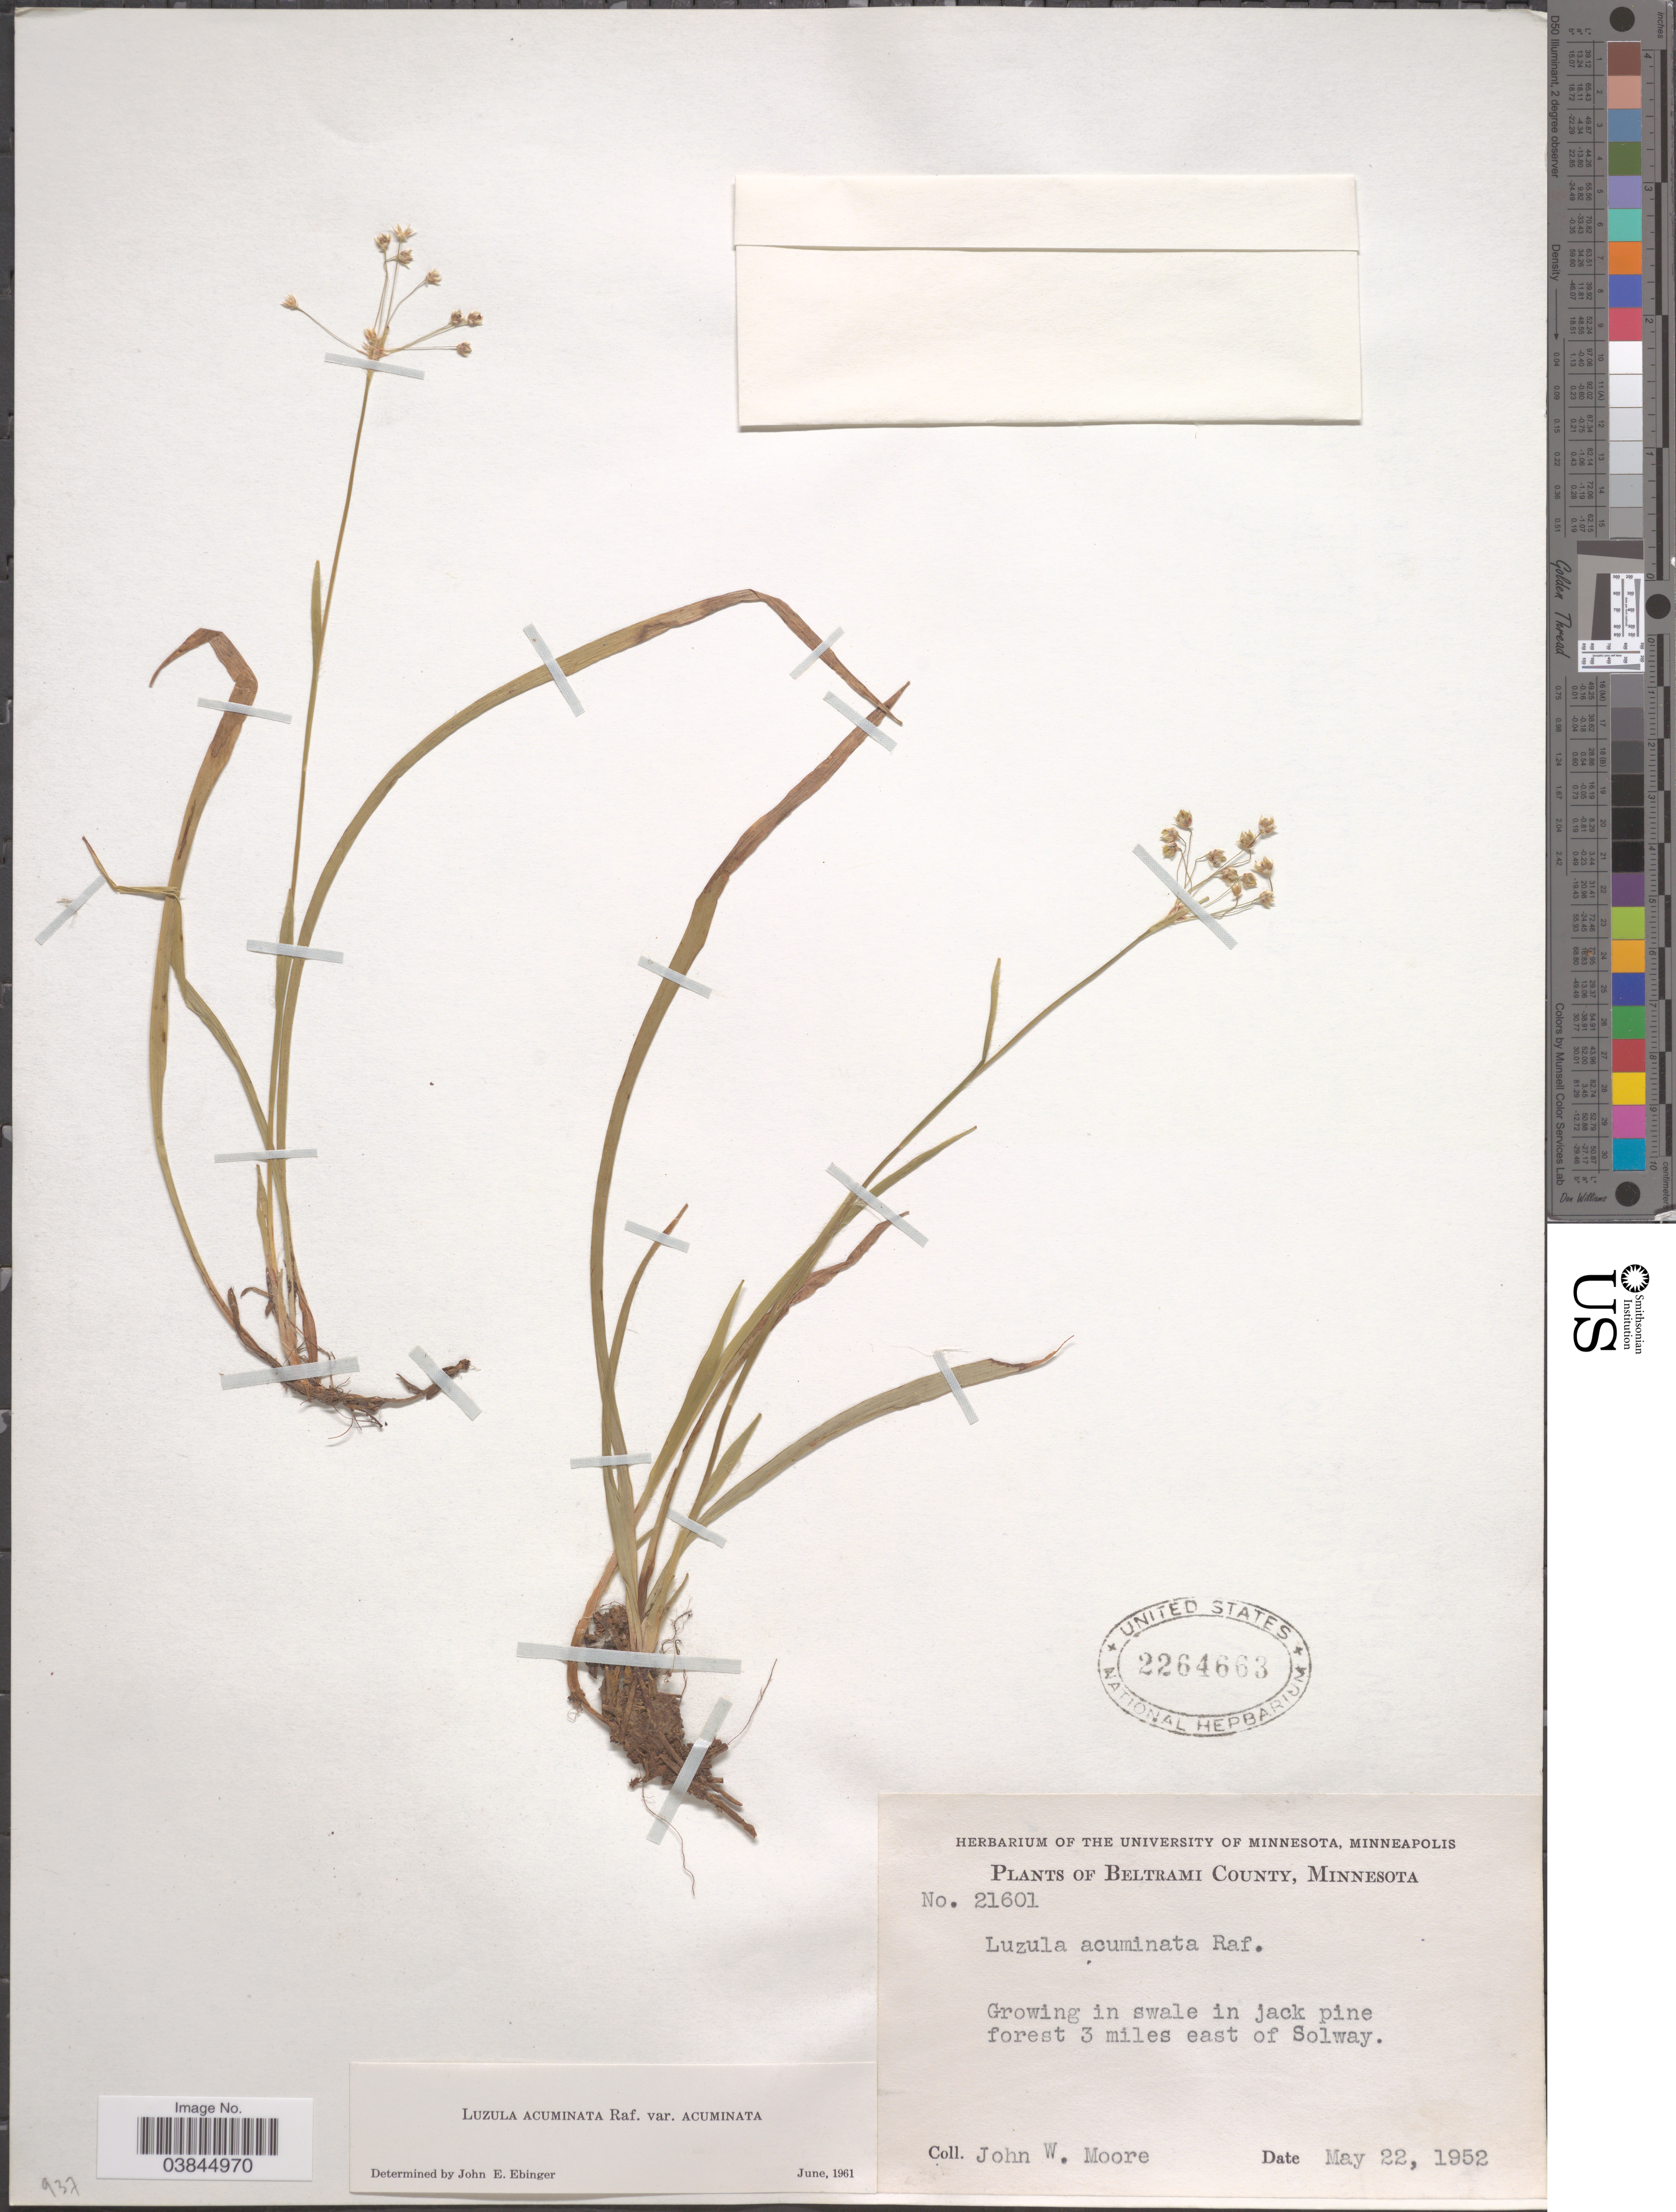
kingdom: Plantae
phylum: Tracheophyta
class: Liliopsida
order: Poales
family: Juncaceae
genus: Luzula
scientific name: Luzula acuminata var. acuminata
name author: Raf.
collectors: J. Moore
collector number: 21601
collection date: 1952-05-22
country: United States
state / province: Minnesota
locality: Beltramit County. Forest 3 miles east of Solway.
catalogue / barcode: US 2264663